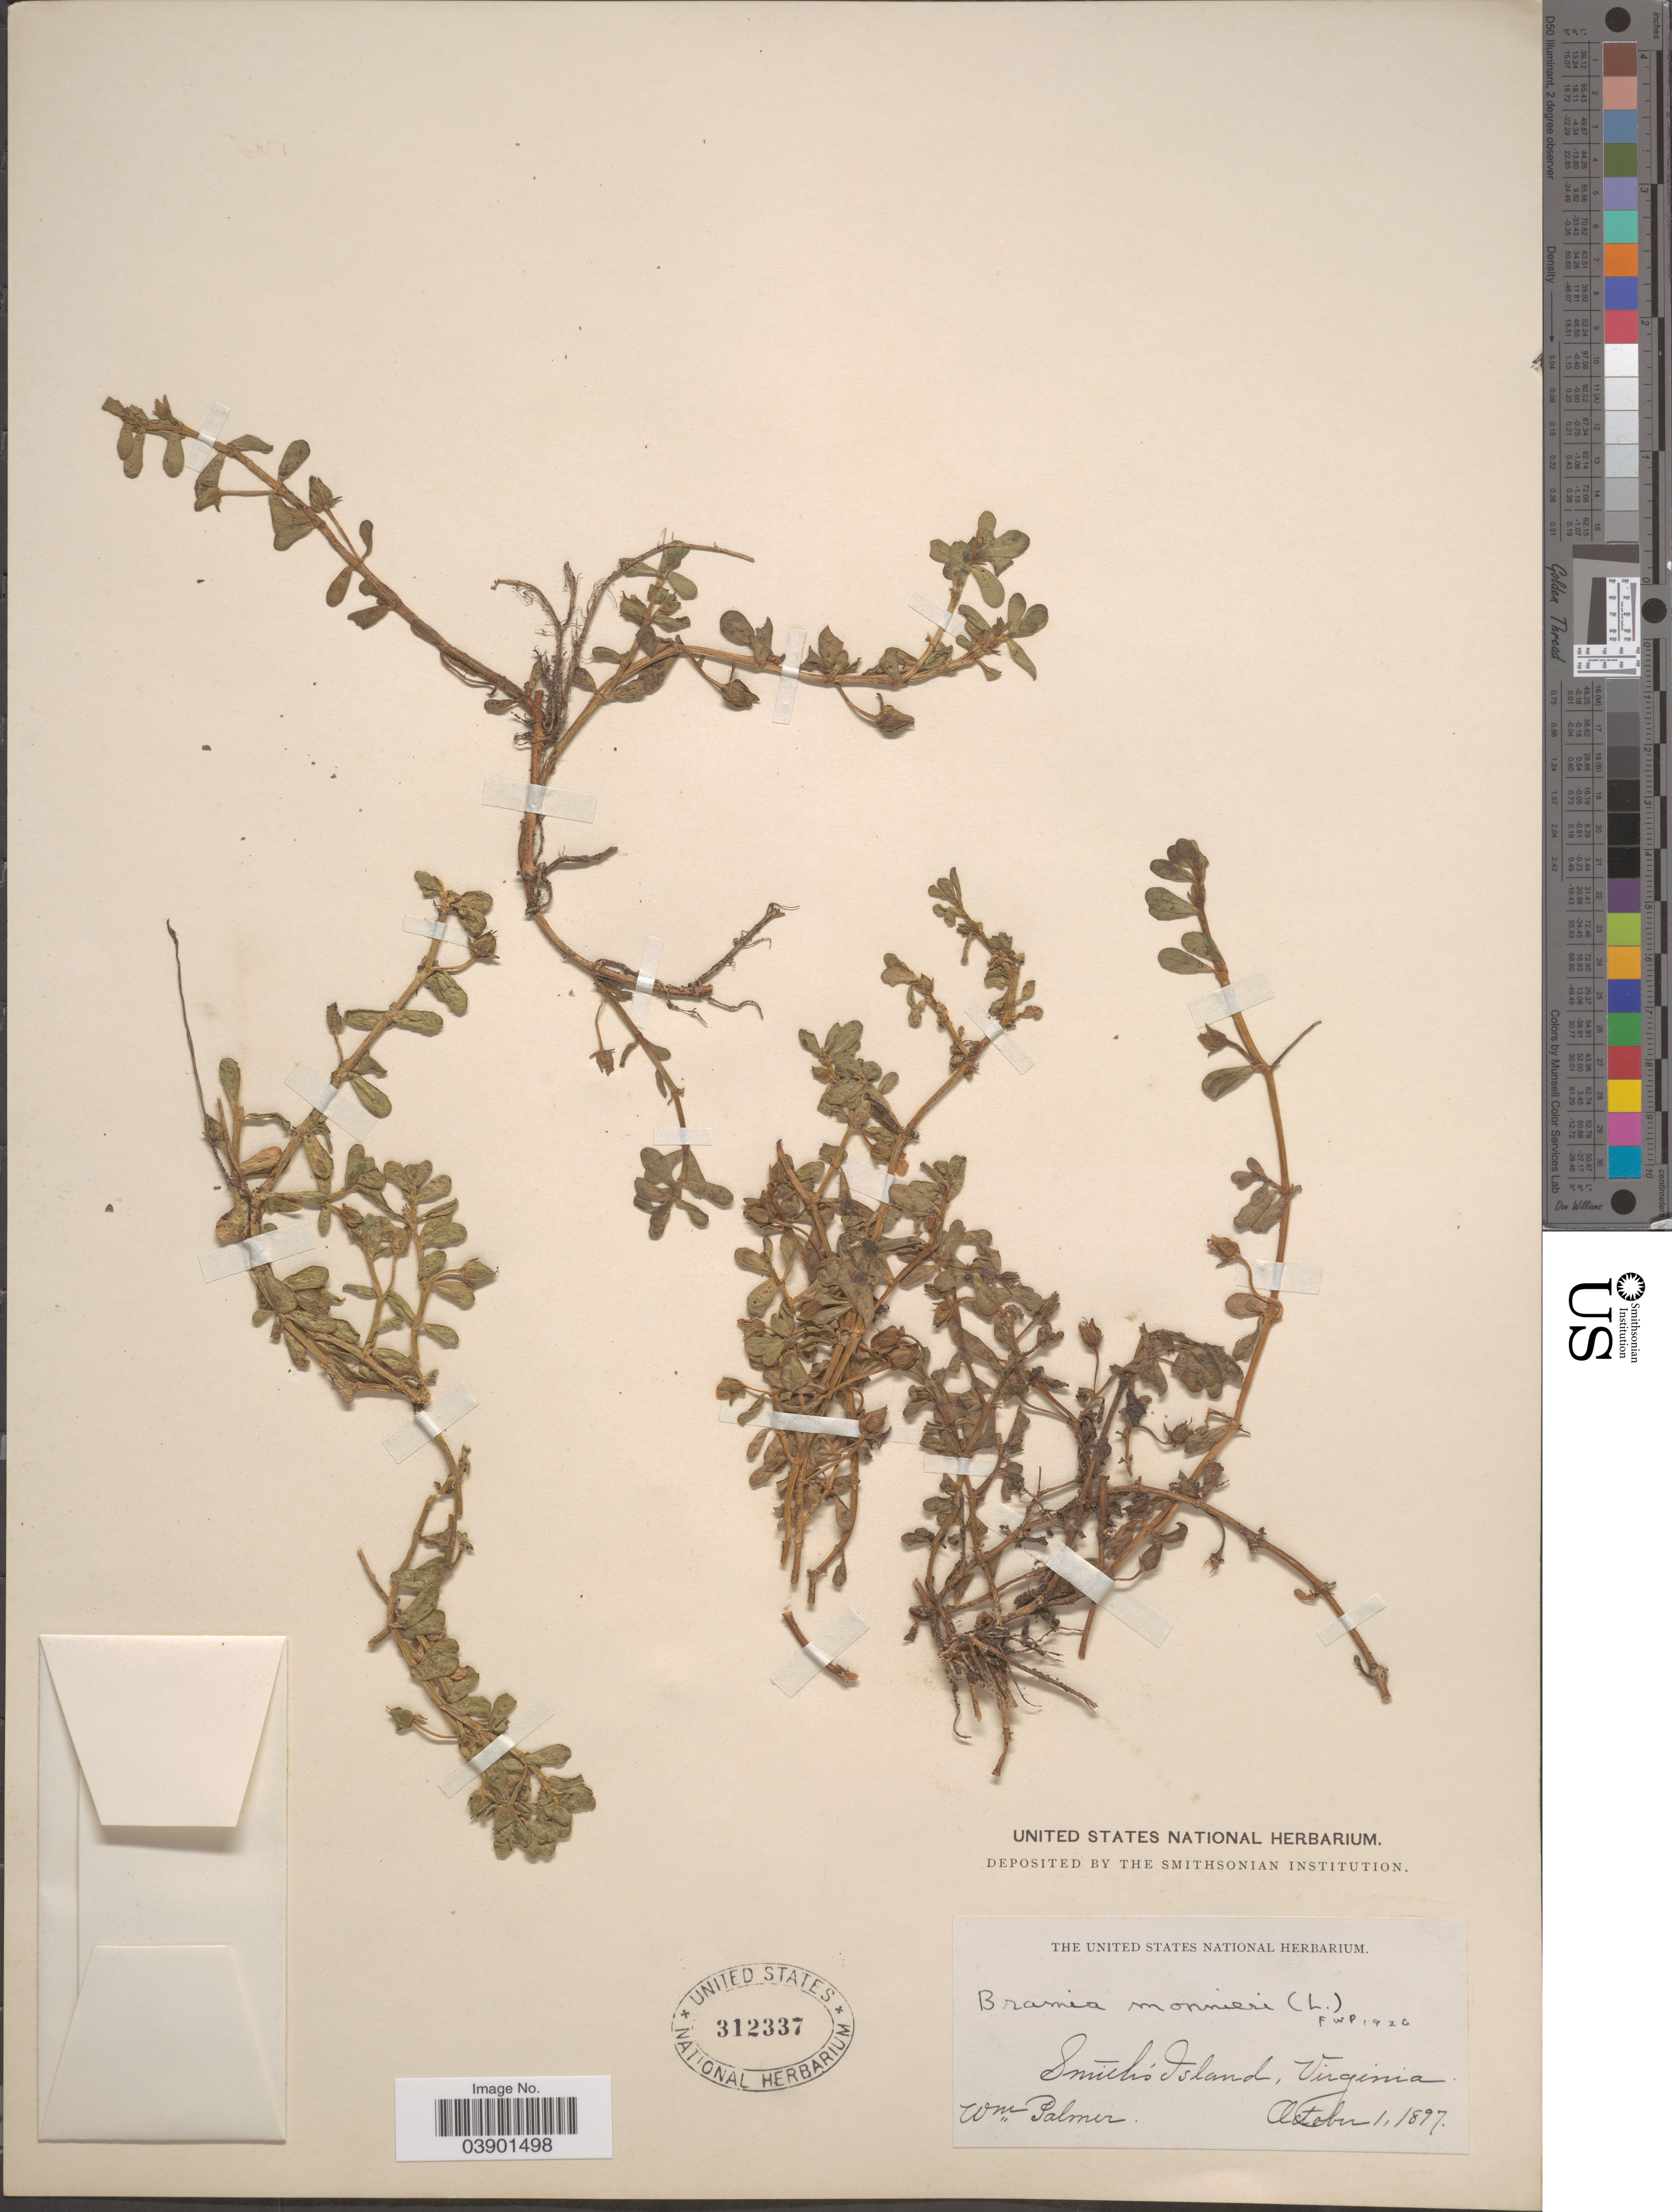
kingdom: Plantae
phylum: Tracheophyta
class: Magnoliopsida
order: Lamiales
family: Plantaginaceae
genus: Bacopa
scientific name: Bacopa monnieri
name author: (L.) Pennell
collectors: W. Palmer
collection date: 1897-10-01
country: United States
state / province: Virginia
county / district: Northampton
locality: Smith's Island.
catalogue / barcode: US 312337